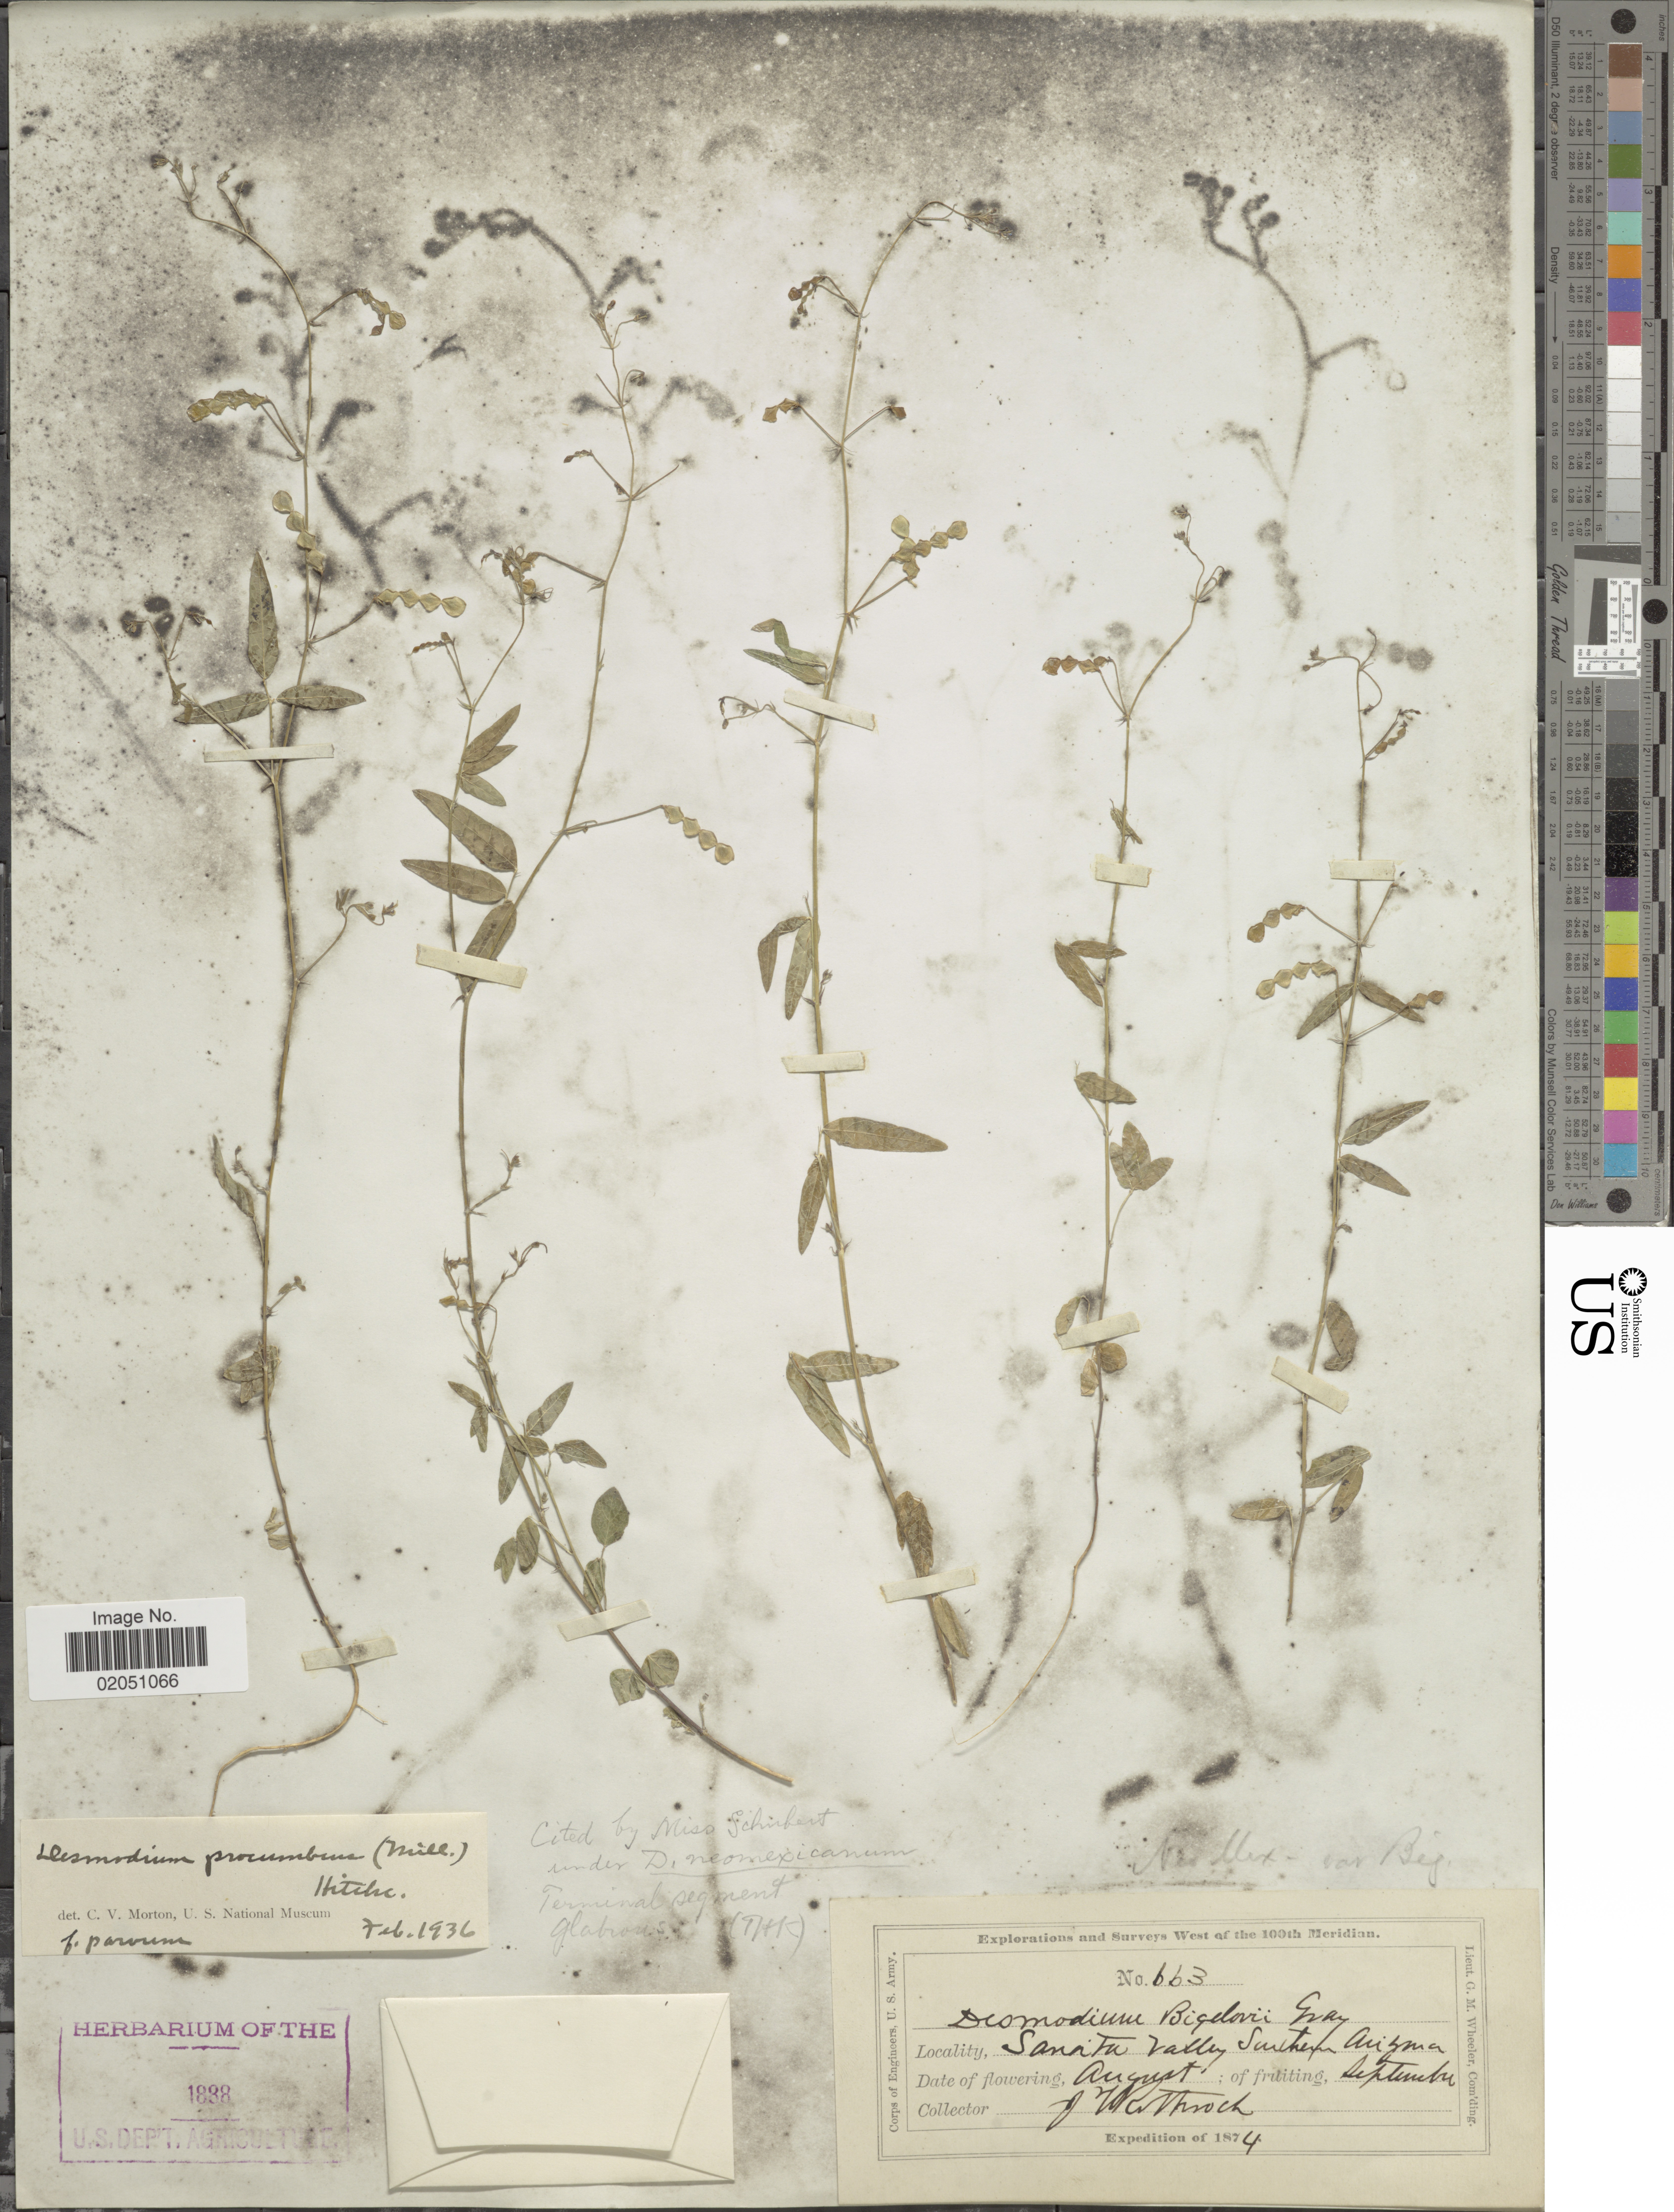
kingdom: Plantae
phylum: Tracheophyta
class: Magnoliopsida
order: Fabales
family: Fabaceae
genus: Desmodium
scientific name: Desmodium neomexicanum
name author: A. Gray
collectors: J. T. Rothrock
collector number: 663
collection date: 1874-08/1874-09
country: United States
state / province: Arizona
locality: Sanata Valley Southern Arizona